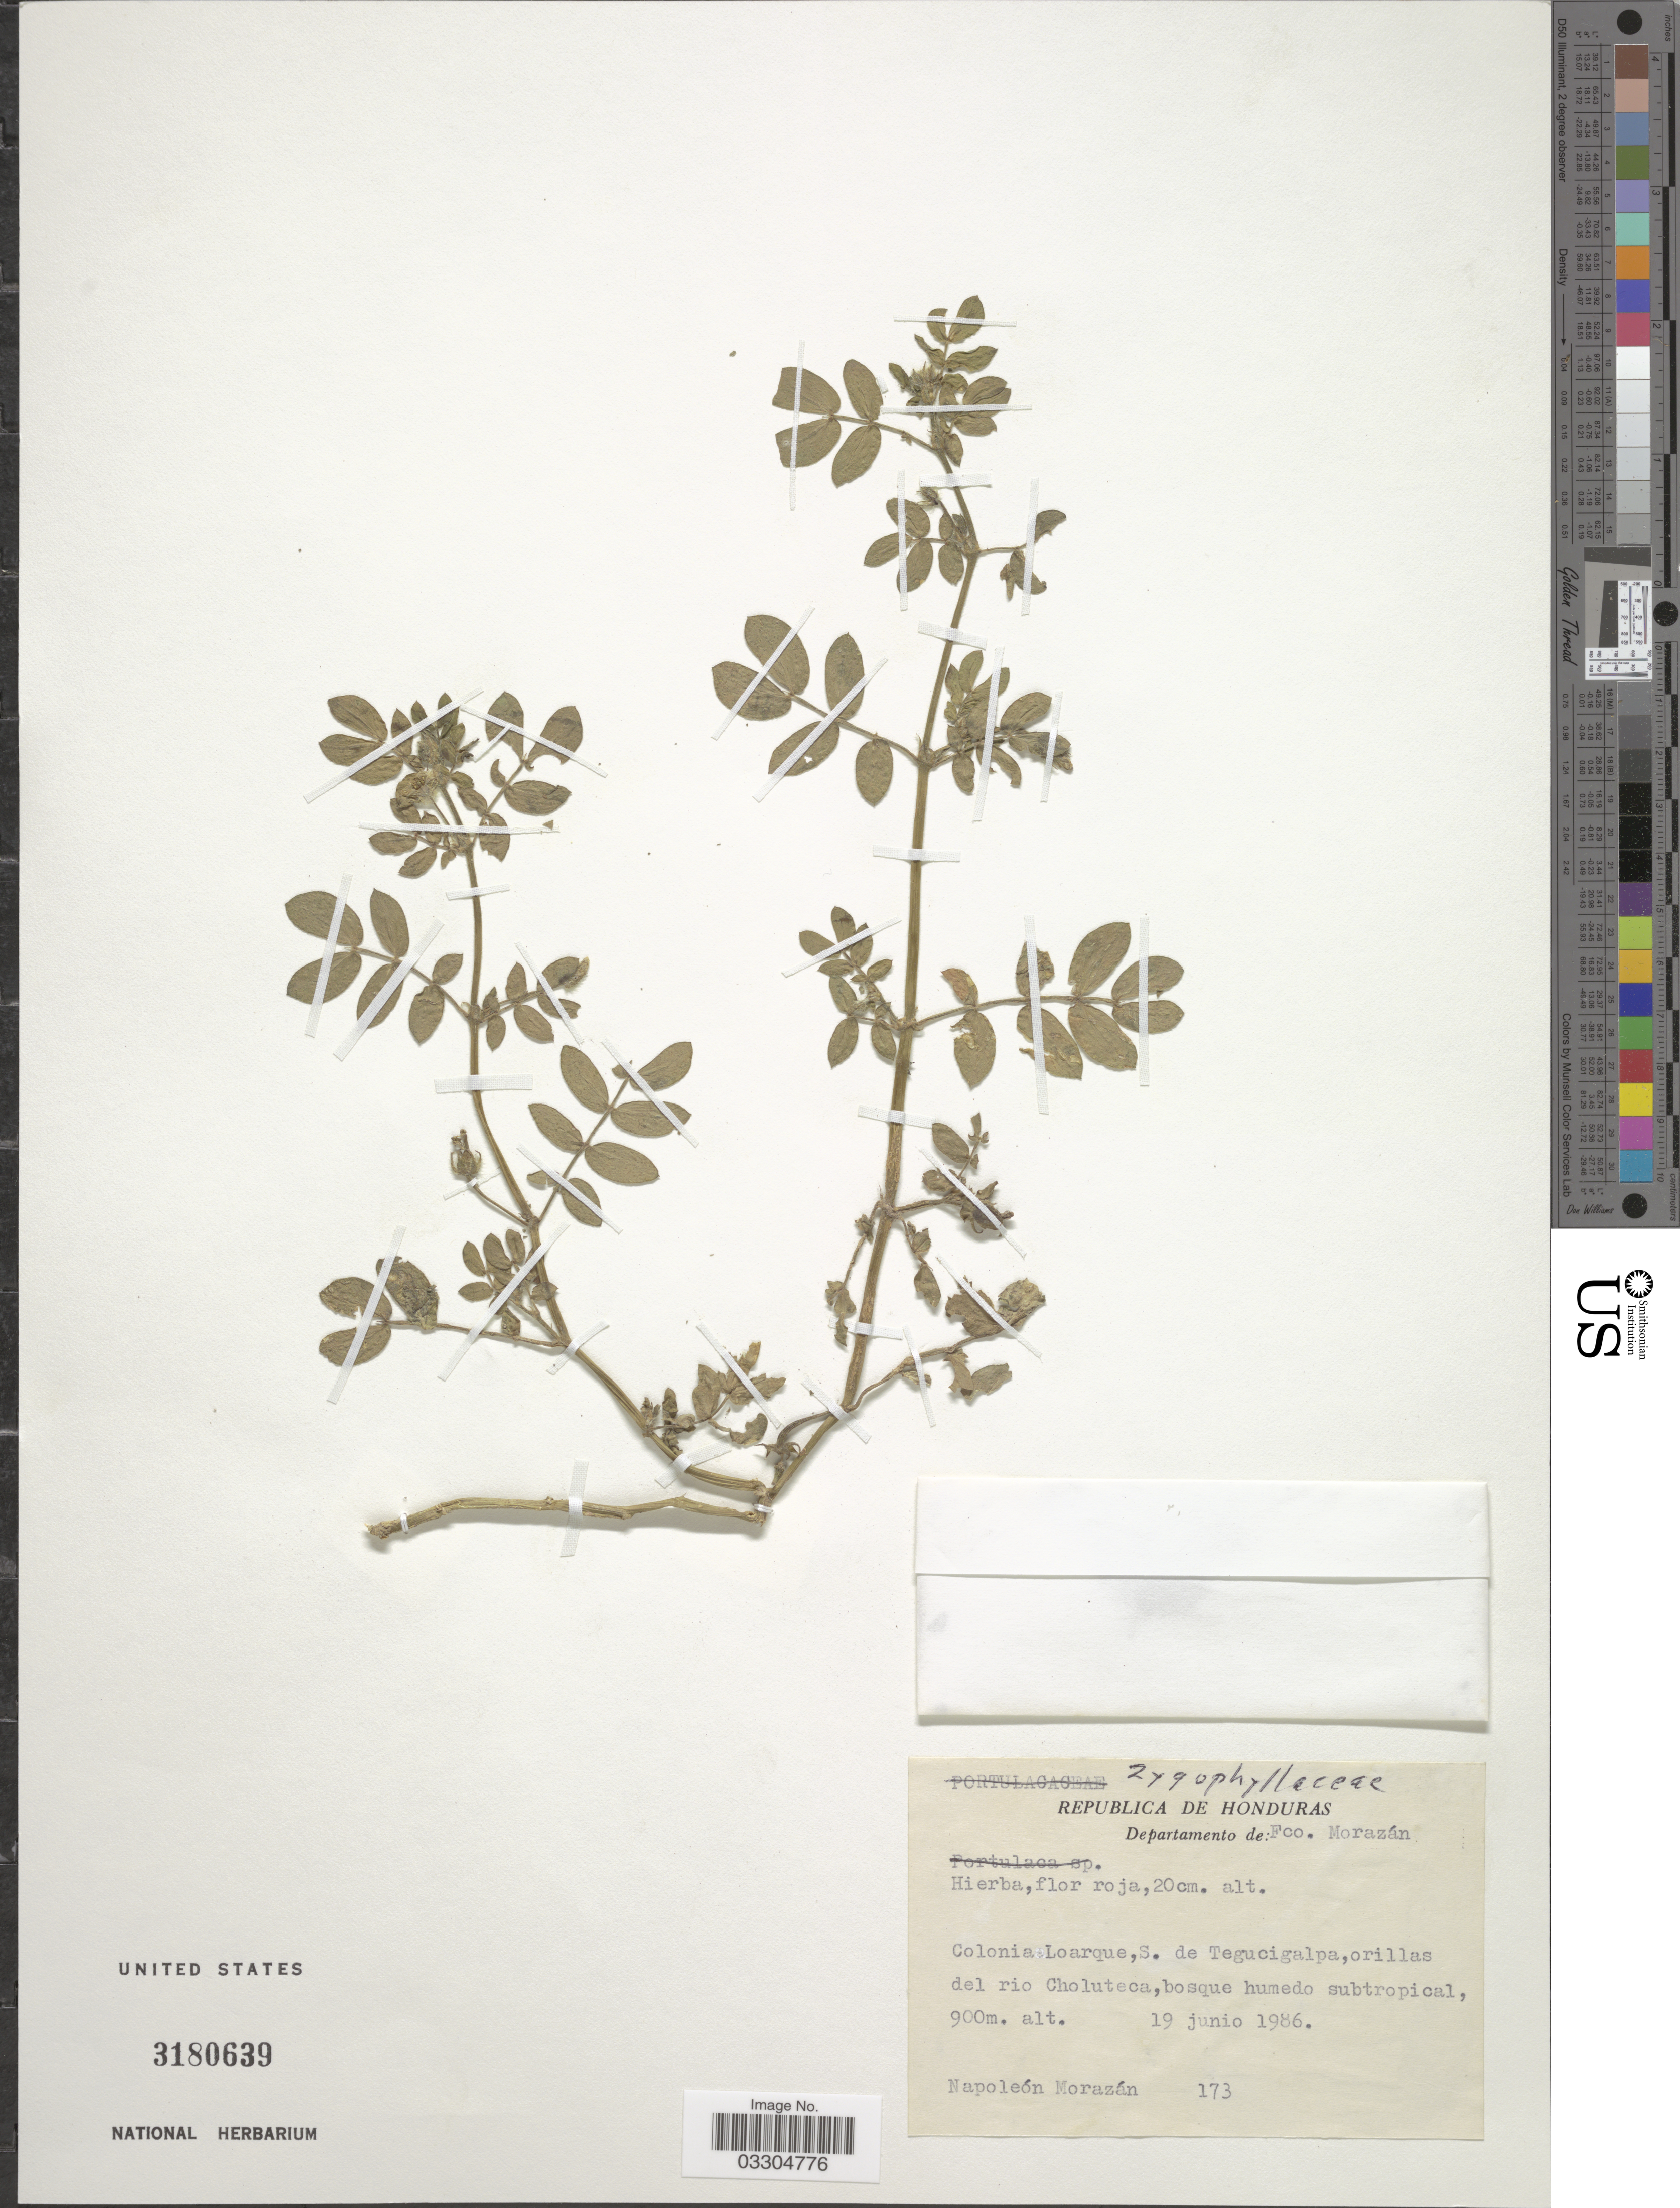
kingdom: Plantae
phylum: Tracheophyta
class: Magnoliopsida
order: Zygophyllales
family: Zygophyllaceae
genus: Kallstroemia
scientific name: Kallstroemia sp.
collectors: N. Morazan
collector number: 173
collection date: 1986-06-19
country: Honduras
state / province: Fco. Morazán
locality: Colonia Loarque, S. de Tegucigalpa, orillas del rio Choluteca.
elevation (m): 900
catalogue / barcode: US 3180639